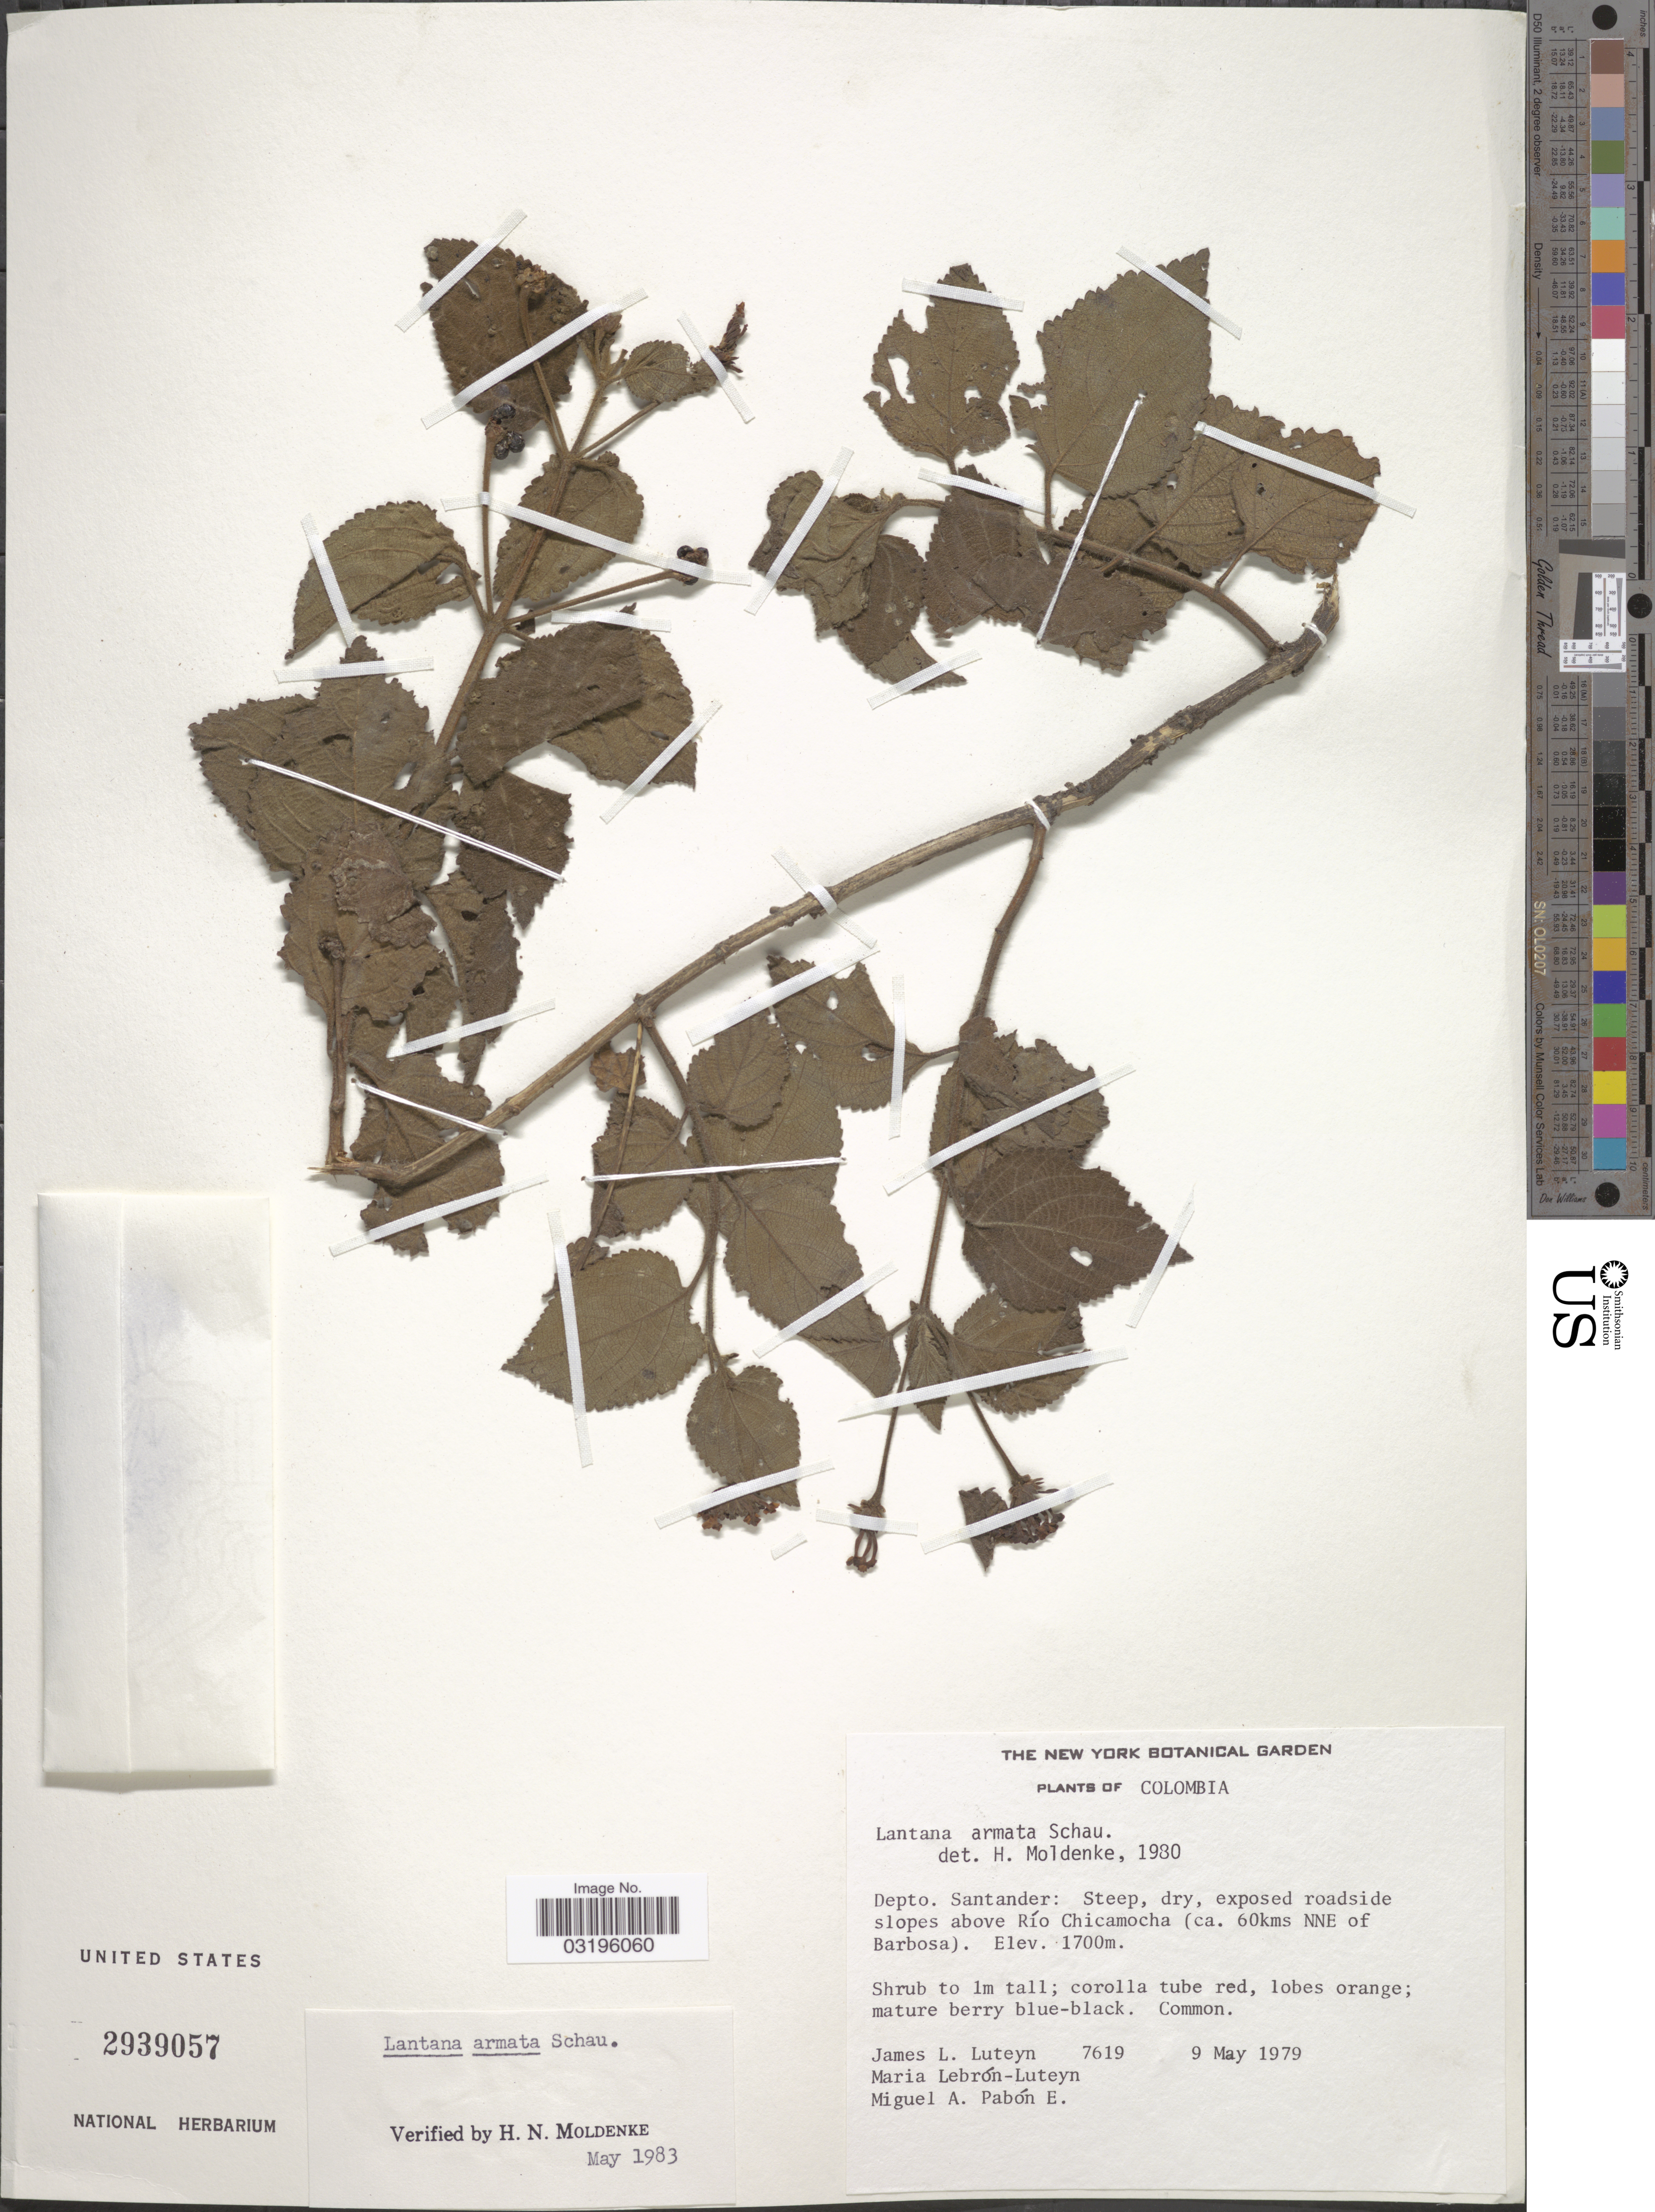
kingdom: Plantae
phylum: Tracheophyta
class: Magnoliopsida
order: Lamiales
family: Verbenaceae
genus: Lantana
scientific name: Lantana x armata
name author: Schauer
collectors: J. Luteyn, M. L. Lebrón-Luteyn & M. A. Pabon E.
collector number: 7619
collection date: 1979-05-09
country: Colombia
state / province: Santander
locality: Depto. Santander: Steep, dry, exposed roadside slopes above Río Chicamocha (ca. 60kms NNE of Barbosa).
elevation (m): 1700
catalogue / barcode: US 2939057